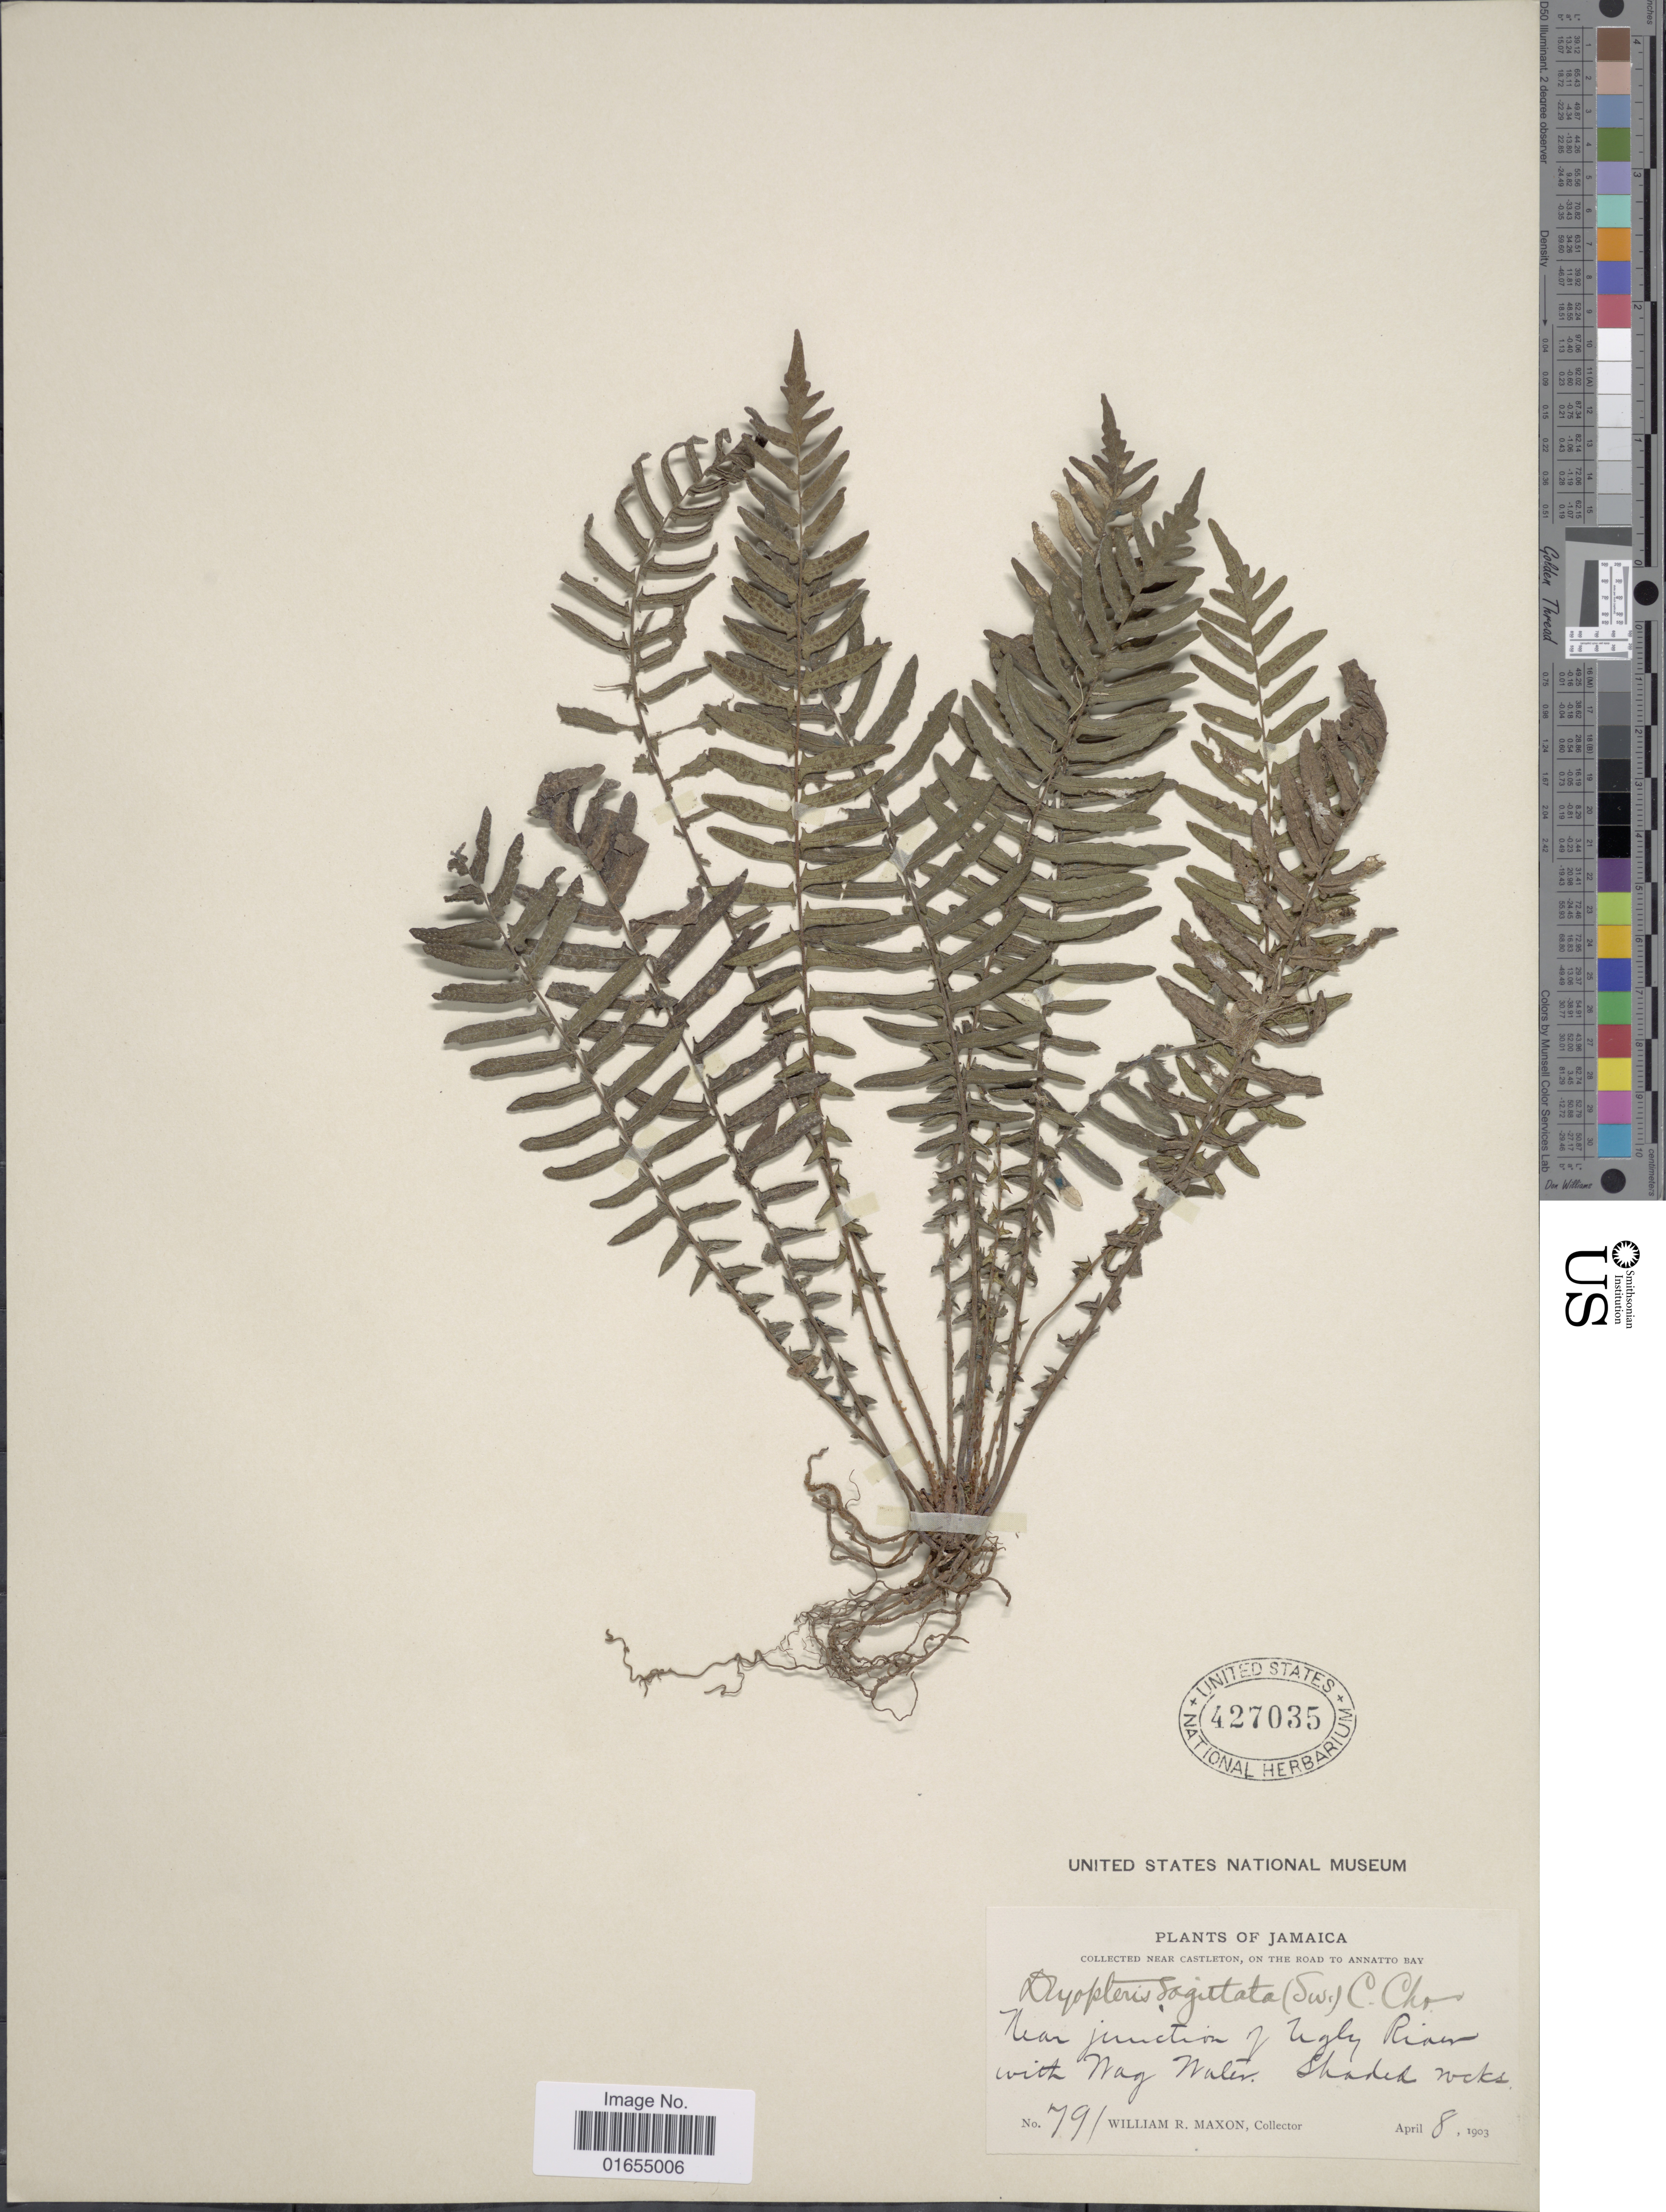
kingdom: Plantae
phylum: Tracheophyta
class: Polypodiopsida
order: Polypodiales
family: Thelypteridaceae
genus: Goniopteris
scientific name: Goniopteris sagittata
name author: (Sw.) Pic. Serm.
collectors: W. R. Maxon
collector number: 791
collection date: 1903-04-08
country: Jamaica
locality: Near Castleton, on the road to Annatto Bay. Near junction of Ugly River with Wag Water, shaded rocks.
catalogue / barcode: US 427035